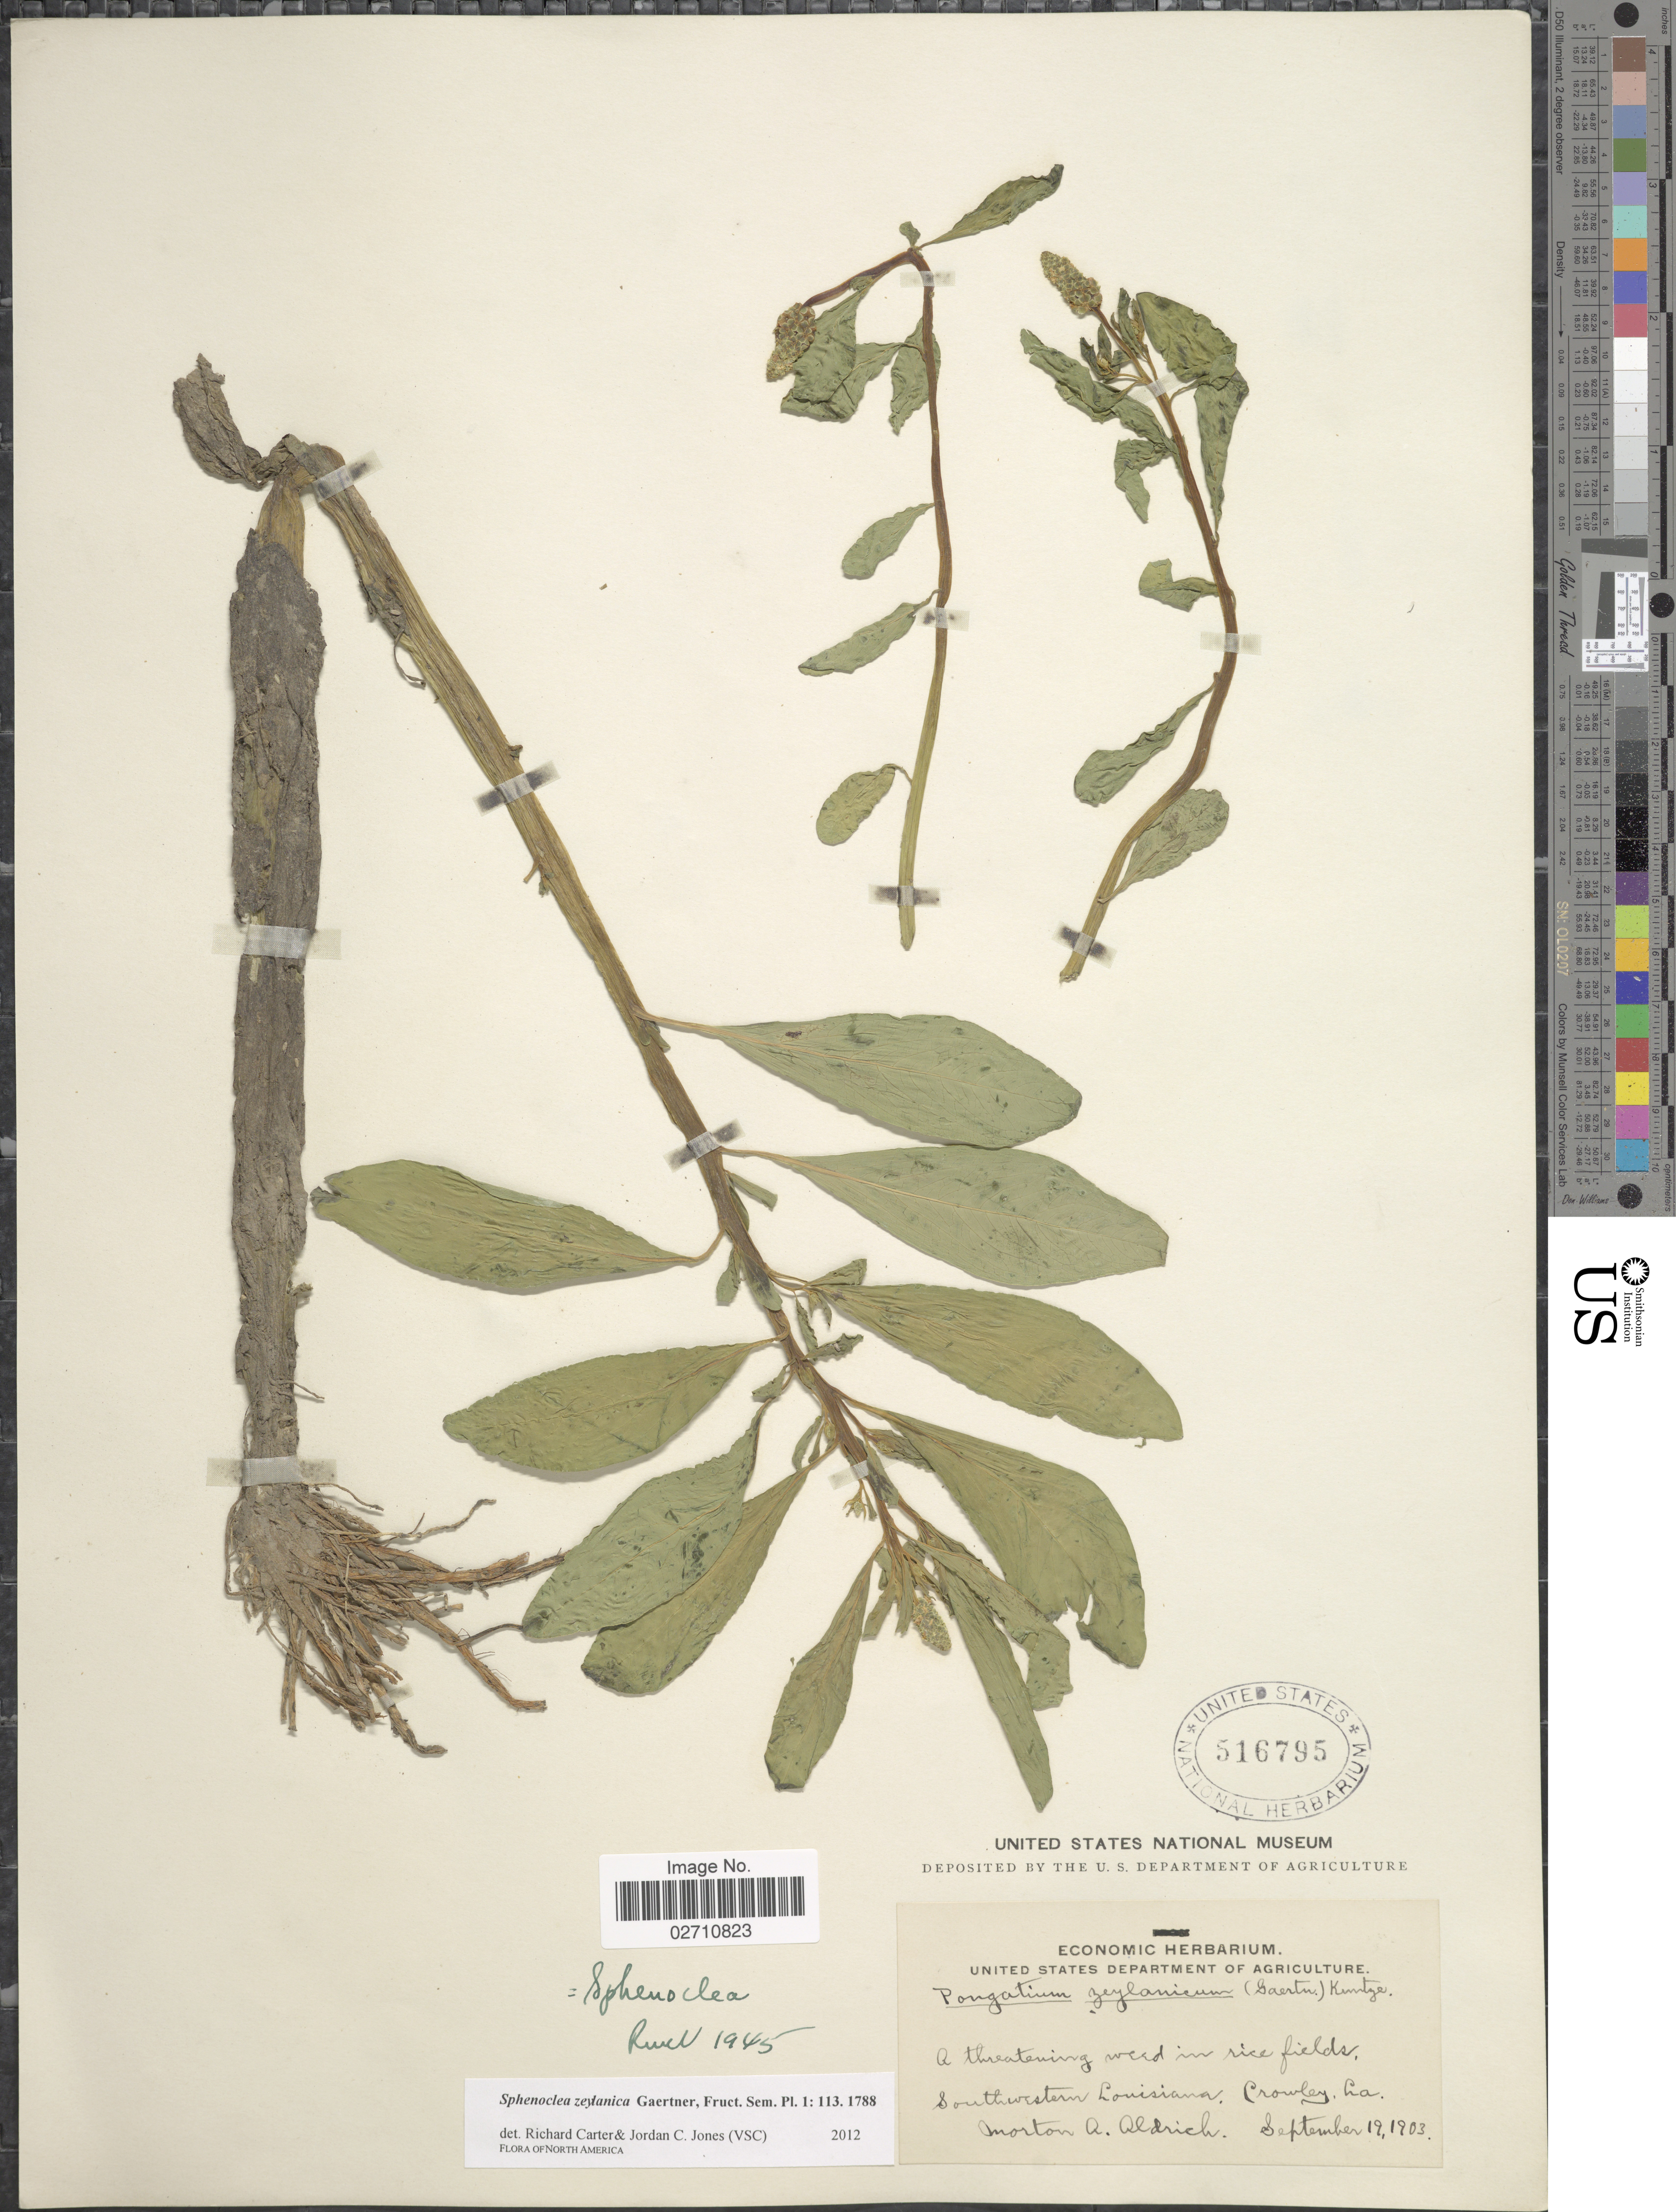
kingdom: Plantae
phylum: Tracheophyta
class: Magnoliopsida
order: Solanales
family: Sphenocleaceae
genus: Sphenoclea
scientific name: Sphenoclea zeylanica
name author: Gaertn.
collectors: M. Aldrich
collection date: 1903-09-19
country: United States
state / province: Louisiana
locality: Southwestern Louisiana. Crowley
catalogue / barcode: US 516795